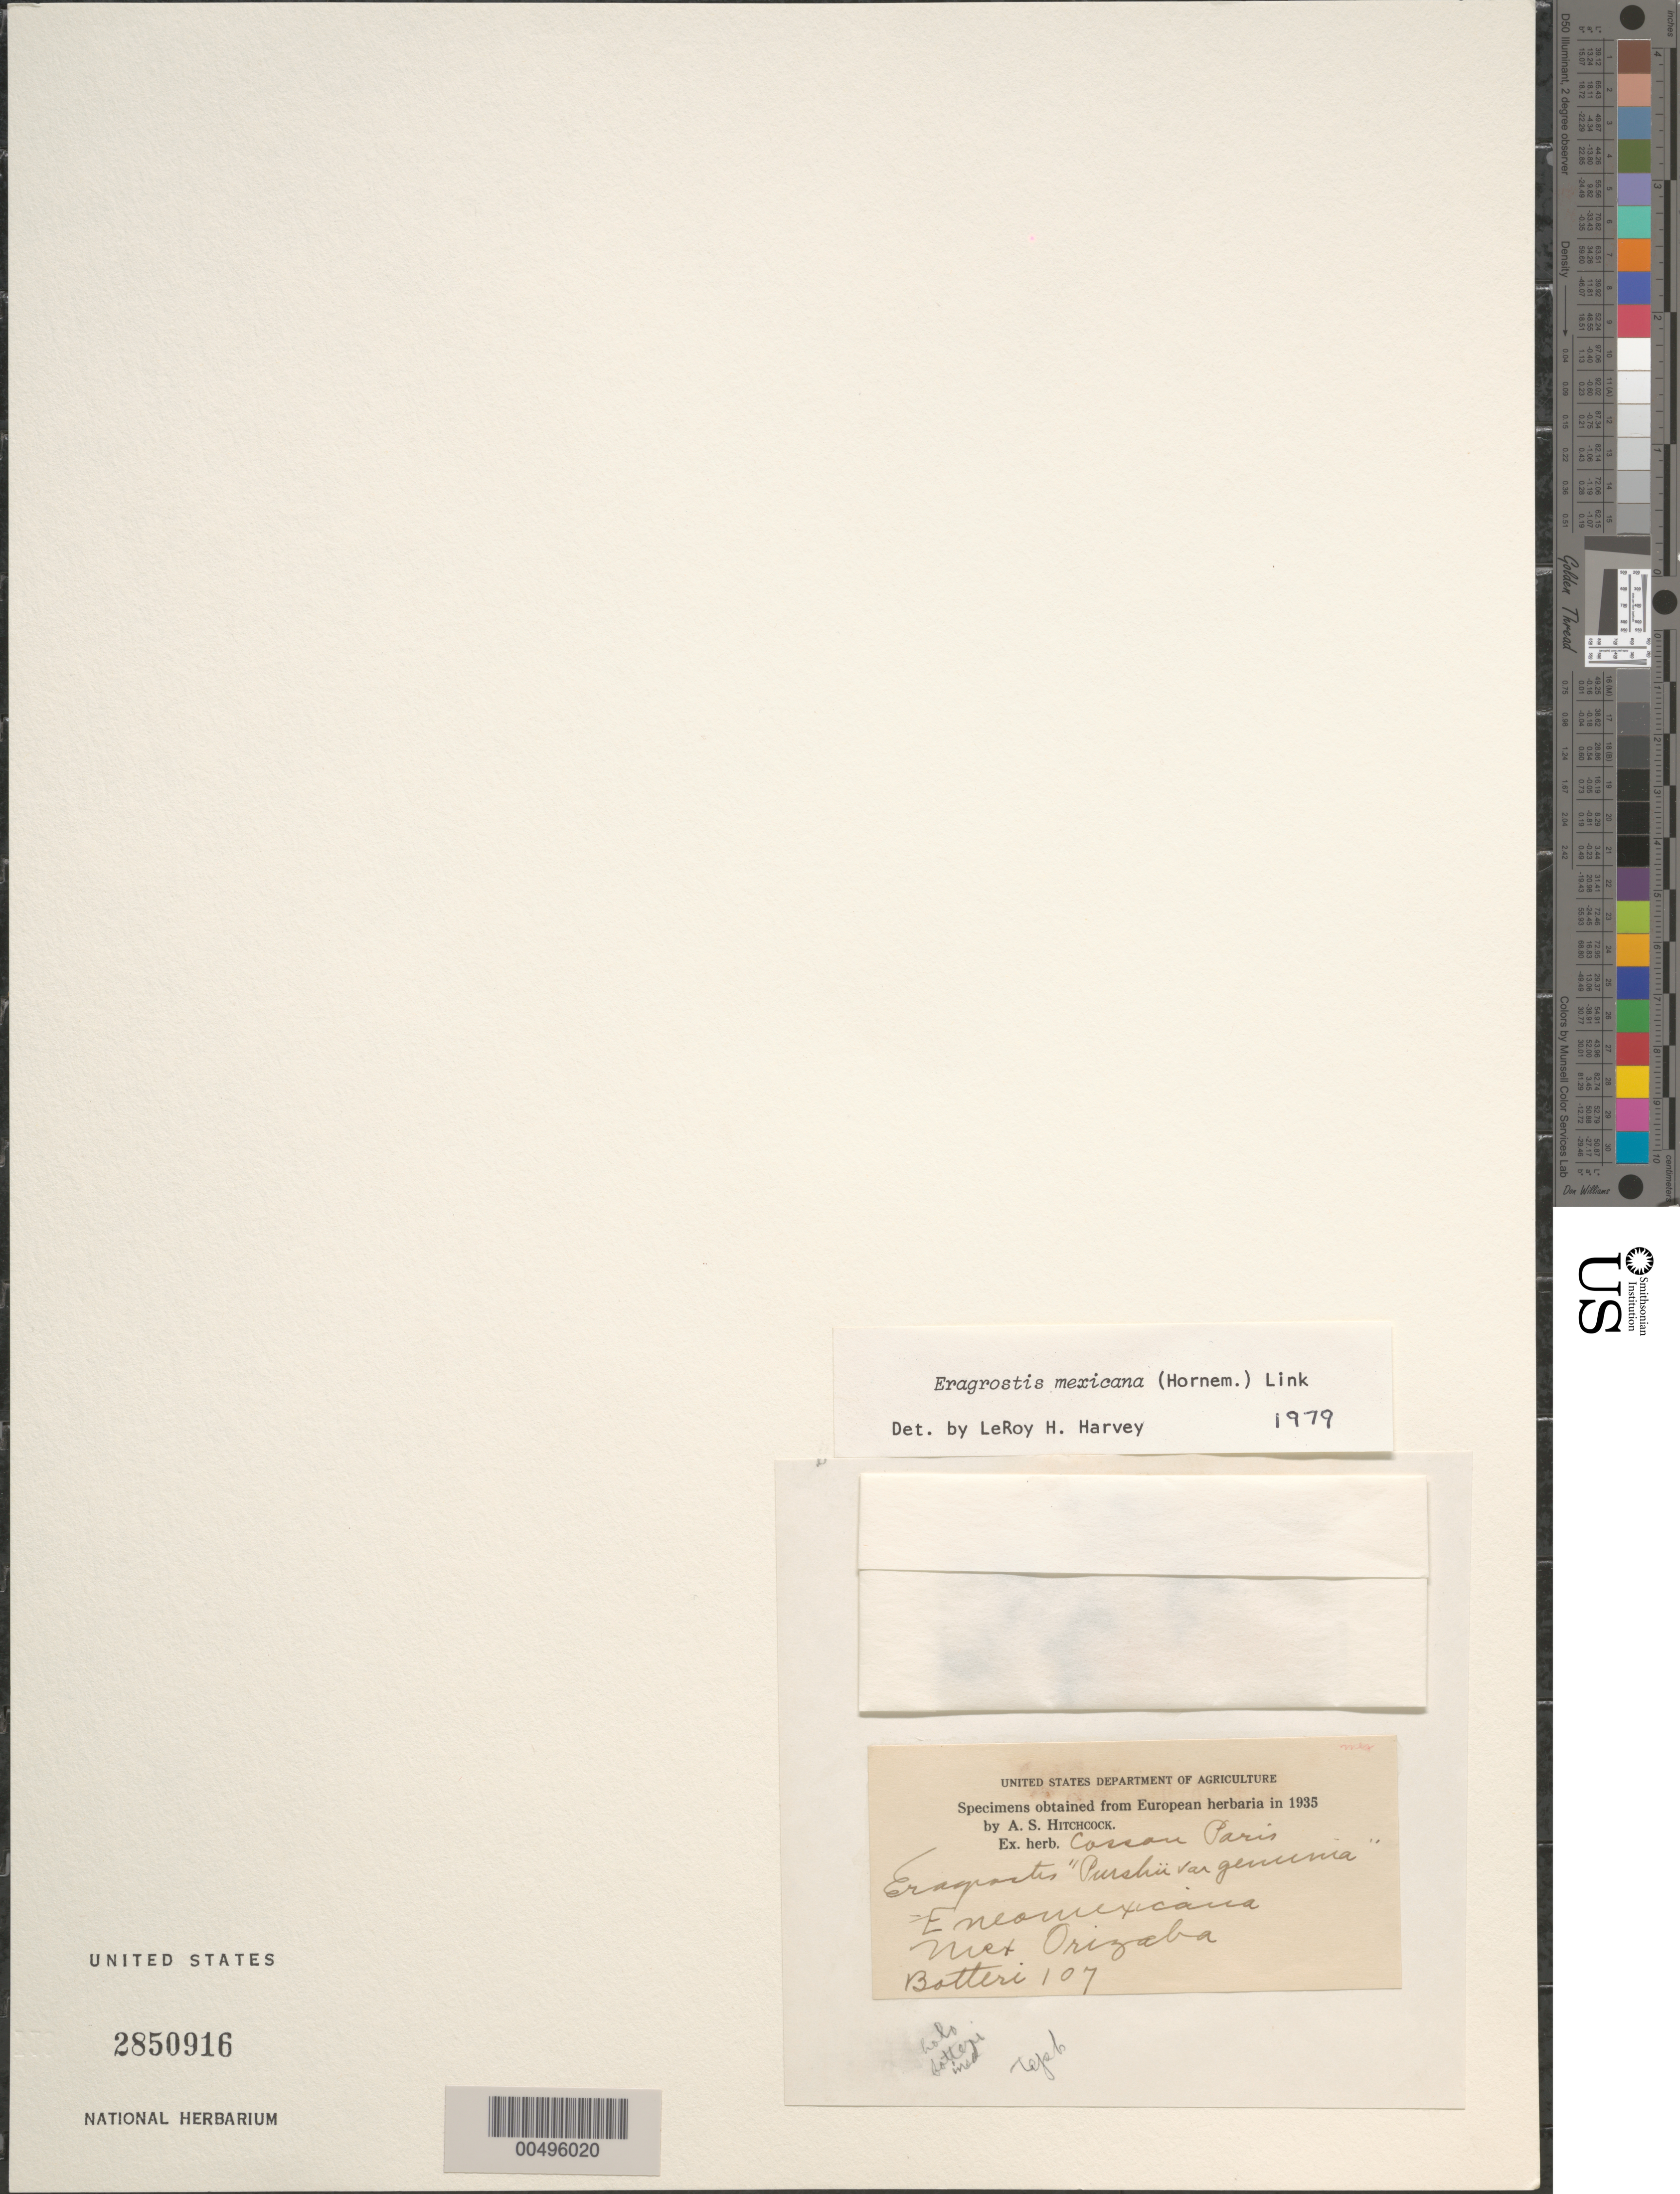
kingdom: Plantae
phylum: Tracheophyta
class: Liliopsida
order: Poales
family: Poaceae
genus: Eragrostis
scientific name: Eragrostis mexicana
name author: (Hornem.) Link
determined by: Harvey, L. H.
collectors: -. Botteri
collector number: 107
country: Mexico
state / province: Veracruz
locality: Orizaba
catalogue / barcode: US 2850916